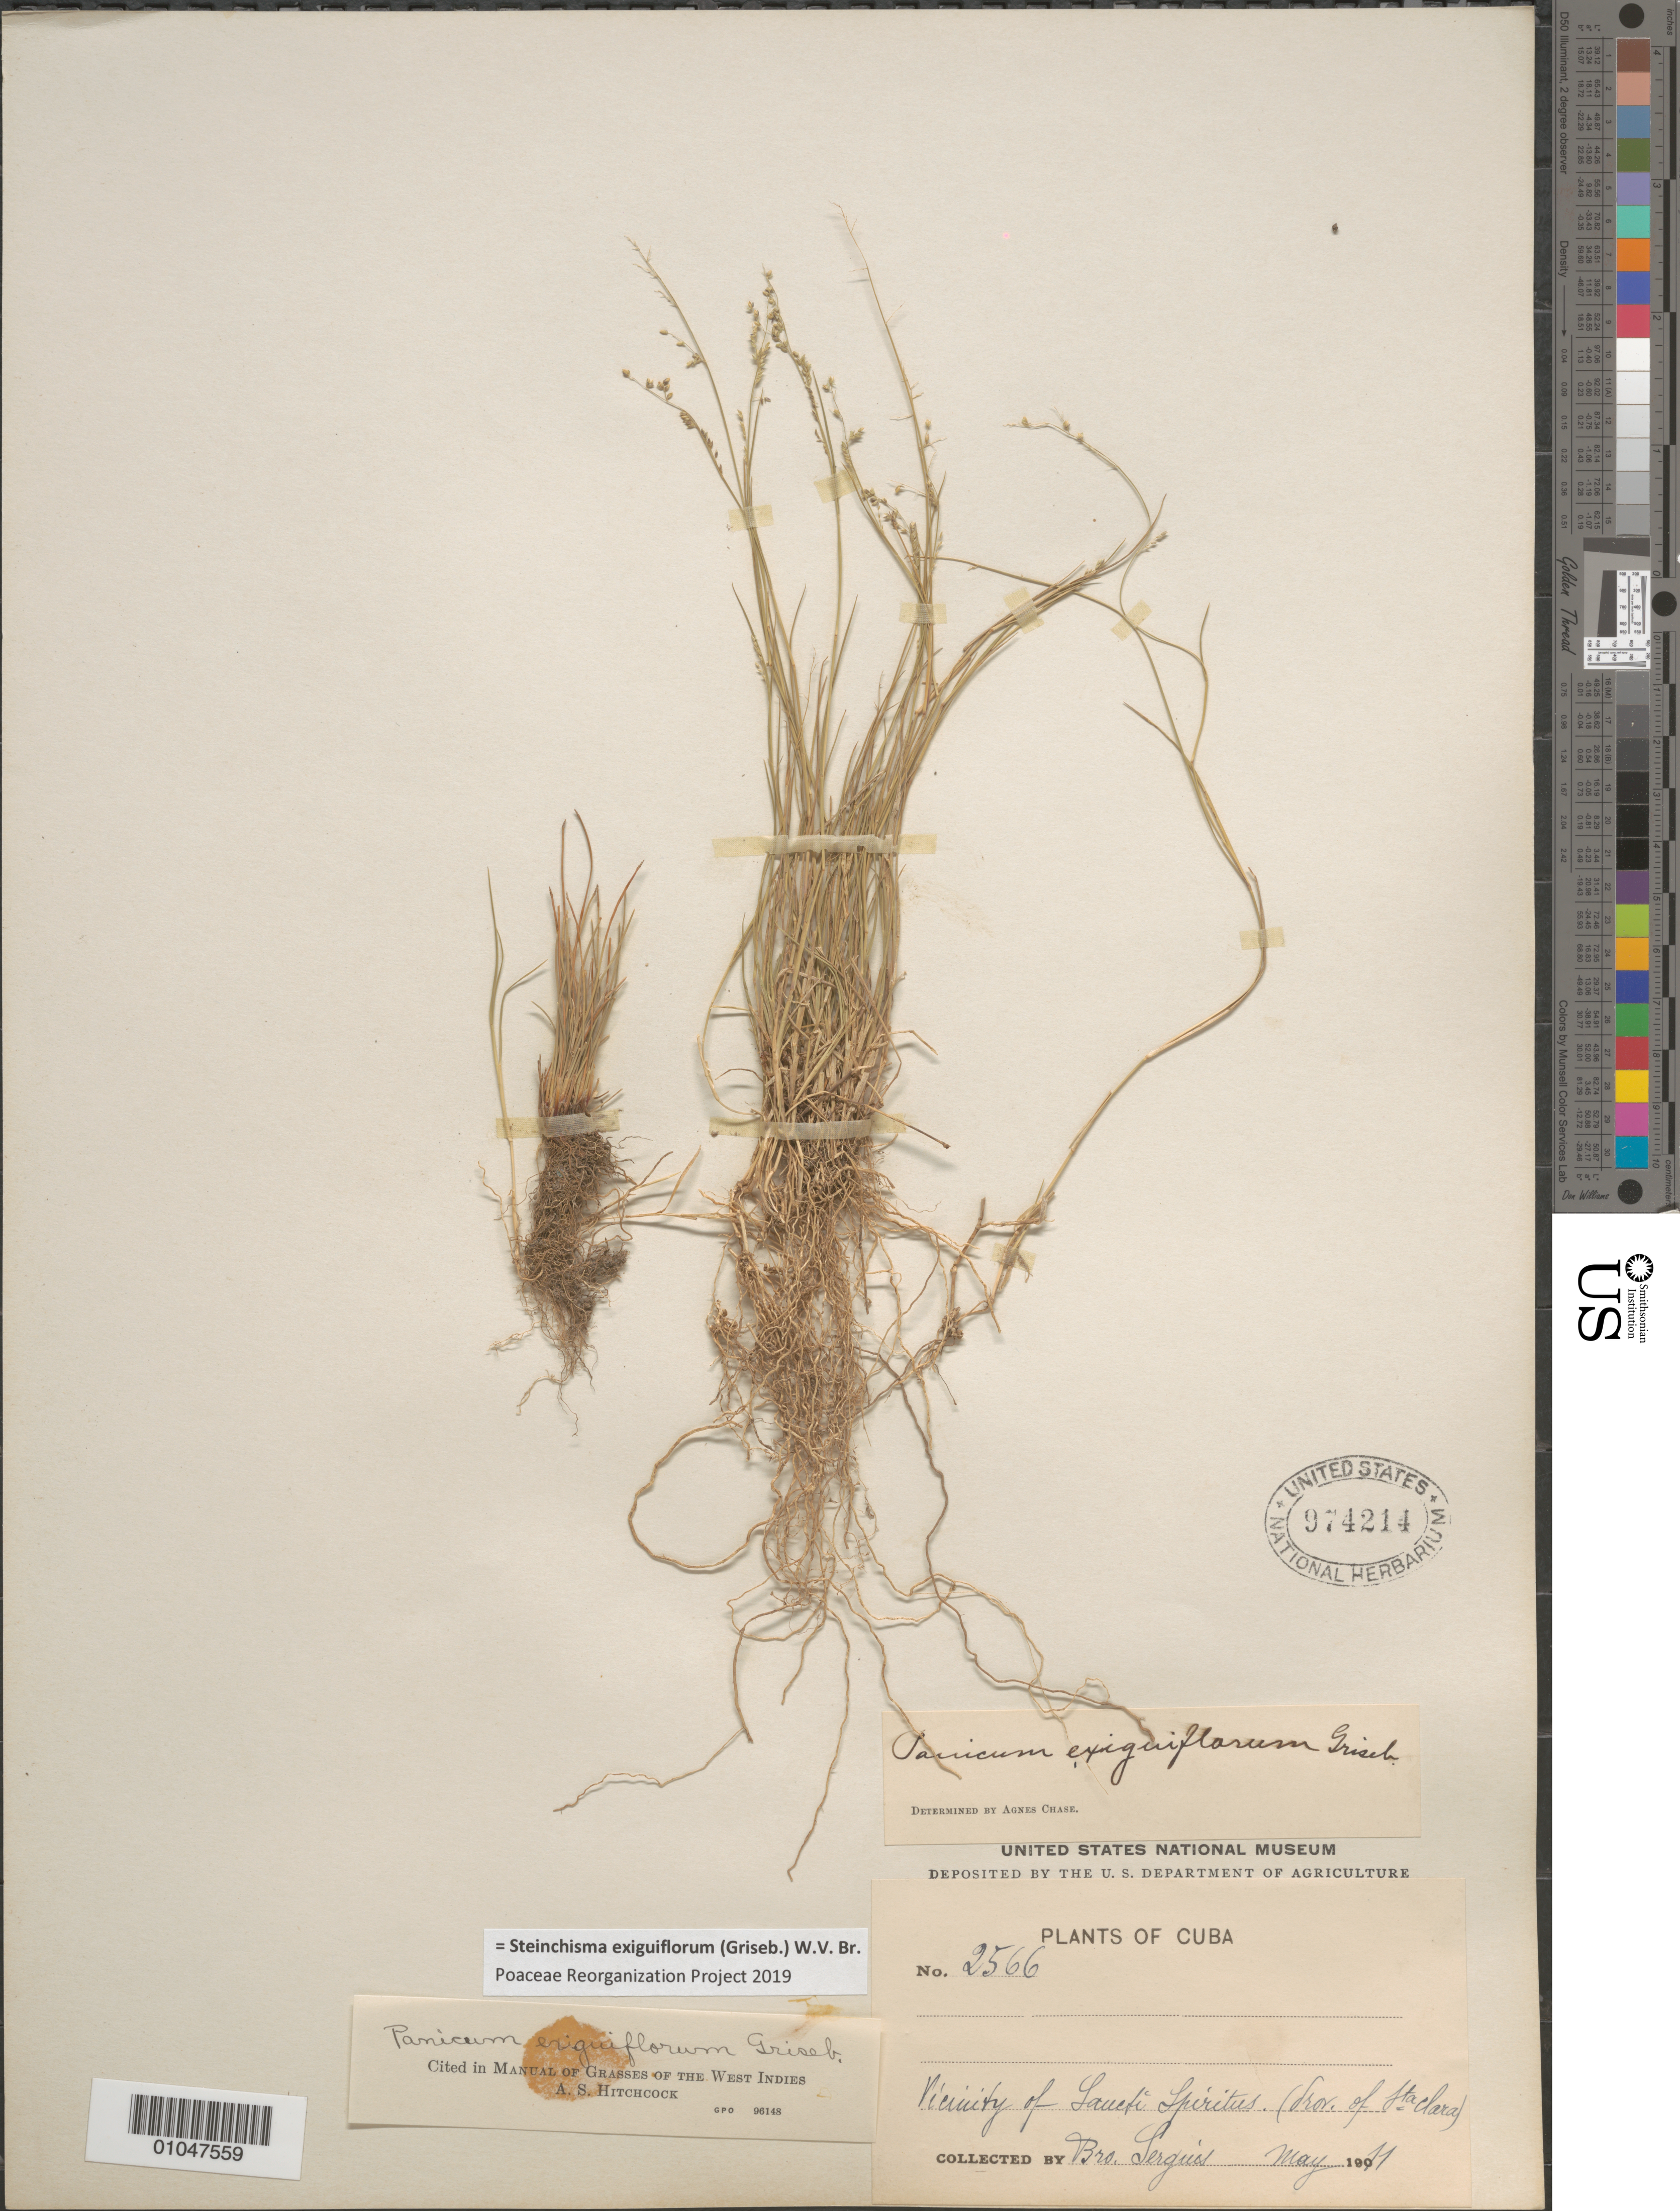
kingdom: Plantae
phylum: Tracheophyta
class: Liliopsida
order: Poales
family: Poaceae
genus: Panicum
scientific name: Panicum exiguiflorum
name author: Griseb.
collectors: Sergios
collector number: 2566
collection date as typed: May 1911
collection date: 1911-05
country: Cuba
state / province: Sancti Spiritus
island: Cuba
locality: Vic of Sancti Spiritus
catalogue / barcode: US 974214